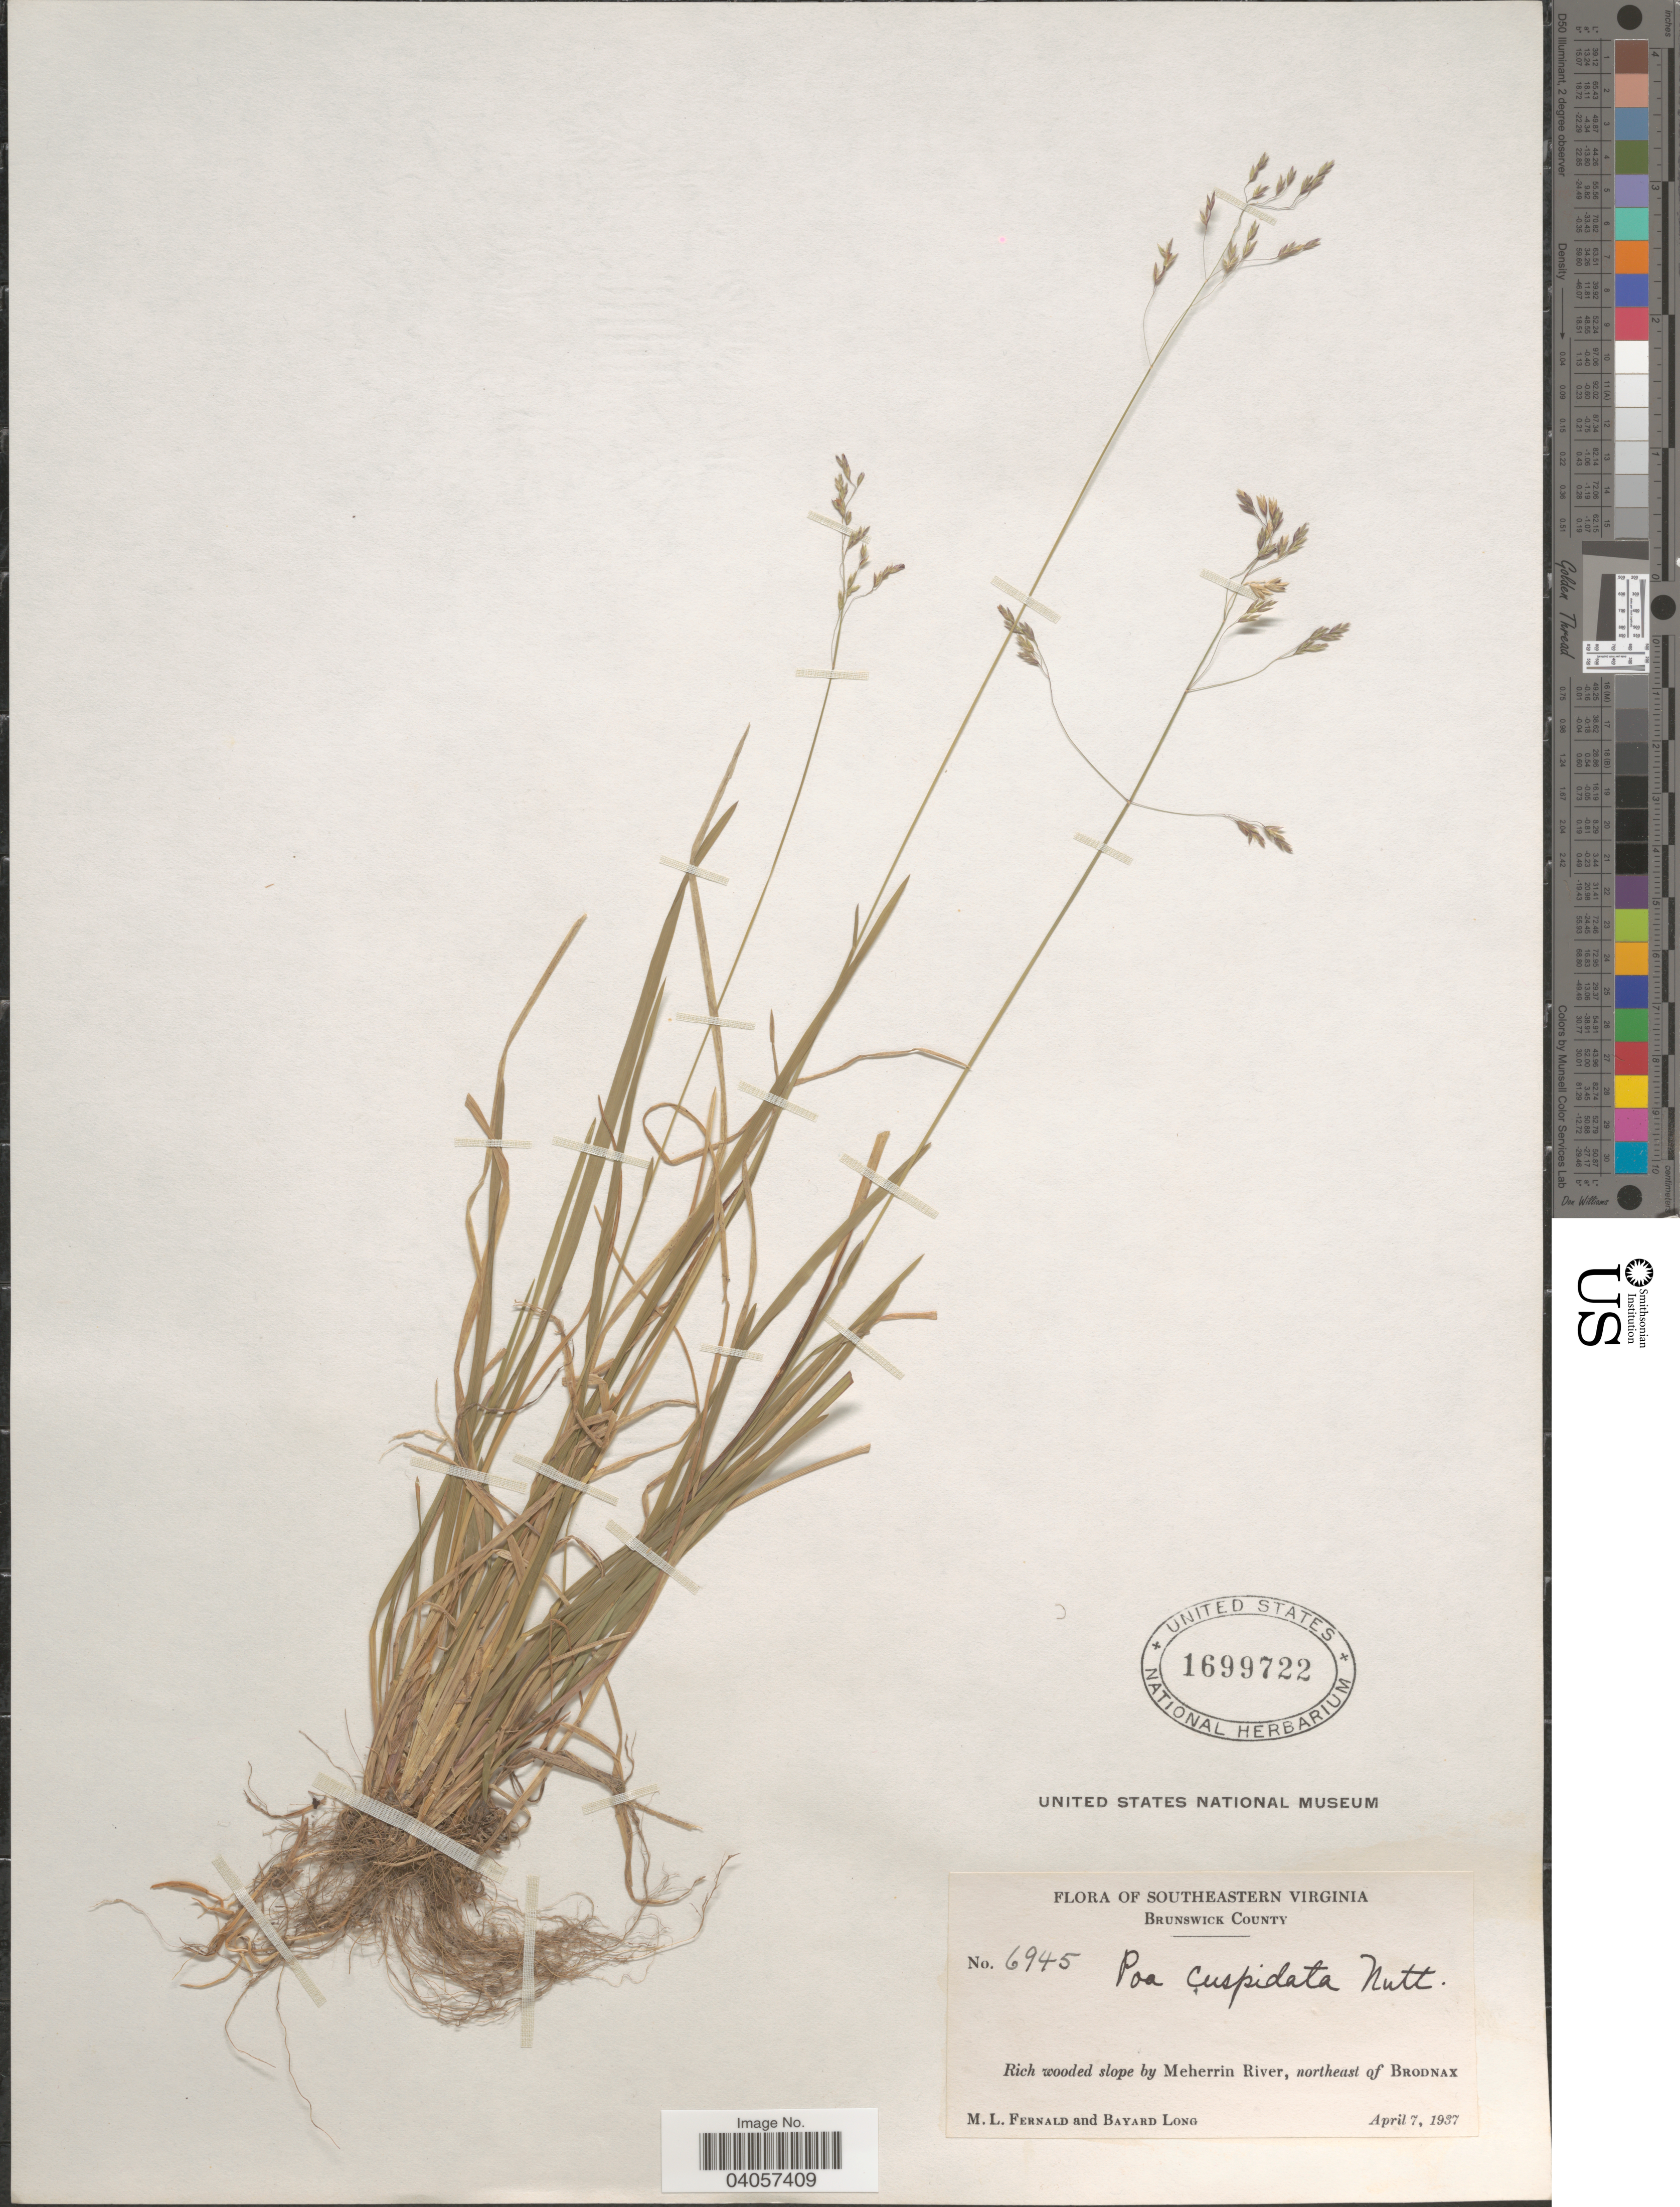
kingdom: Plantae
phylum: Tracheophyta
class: Liliopsida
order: Poales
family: Poaceae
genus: Poa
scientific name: Poa cuspidata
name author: Nutt.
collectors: M. L. Fernald & B. Long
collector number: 6945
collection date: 1937-04-07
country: United States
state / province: Virginia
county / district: Brunswick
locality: Southeastern Virginia. Brunswick County. Rich wooded slope by Meherrin River, northeast of Brodnax.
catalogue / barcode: US 1699722